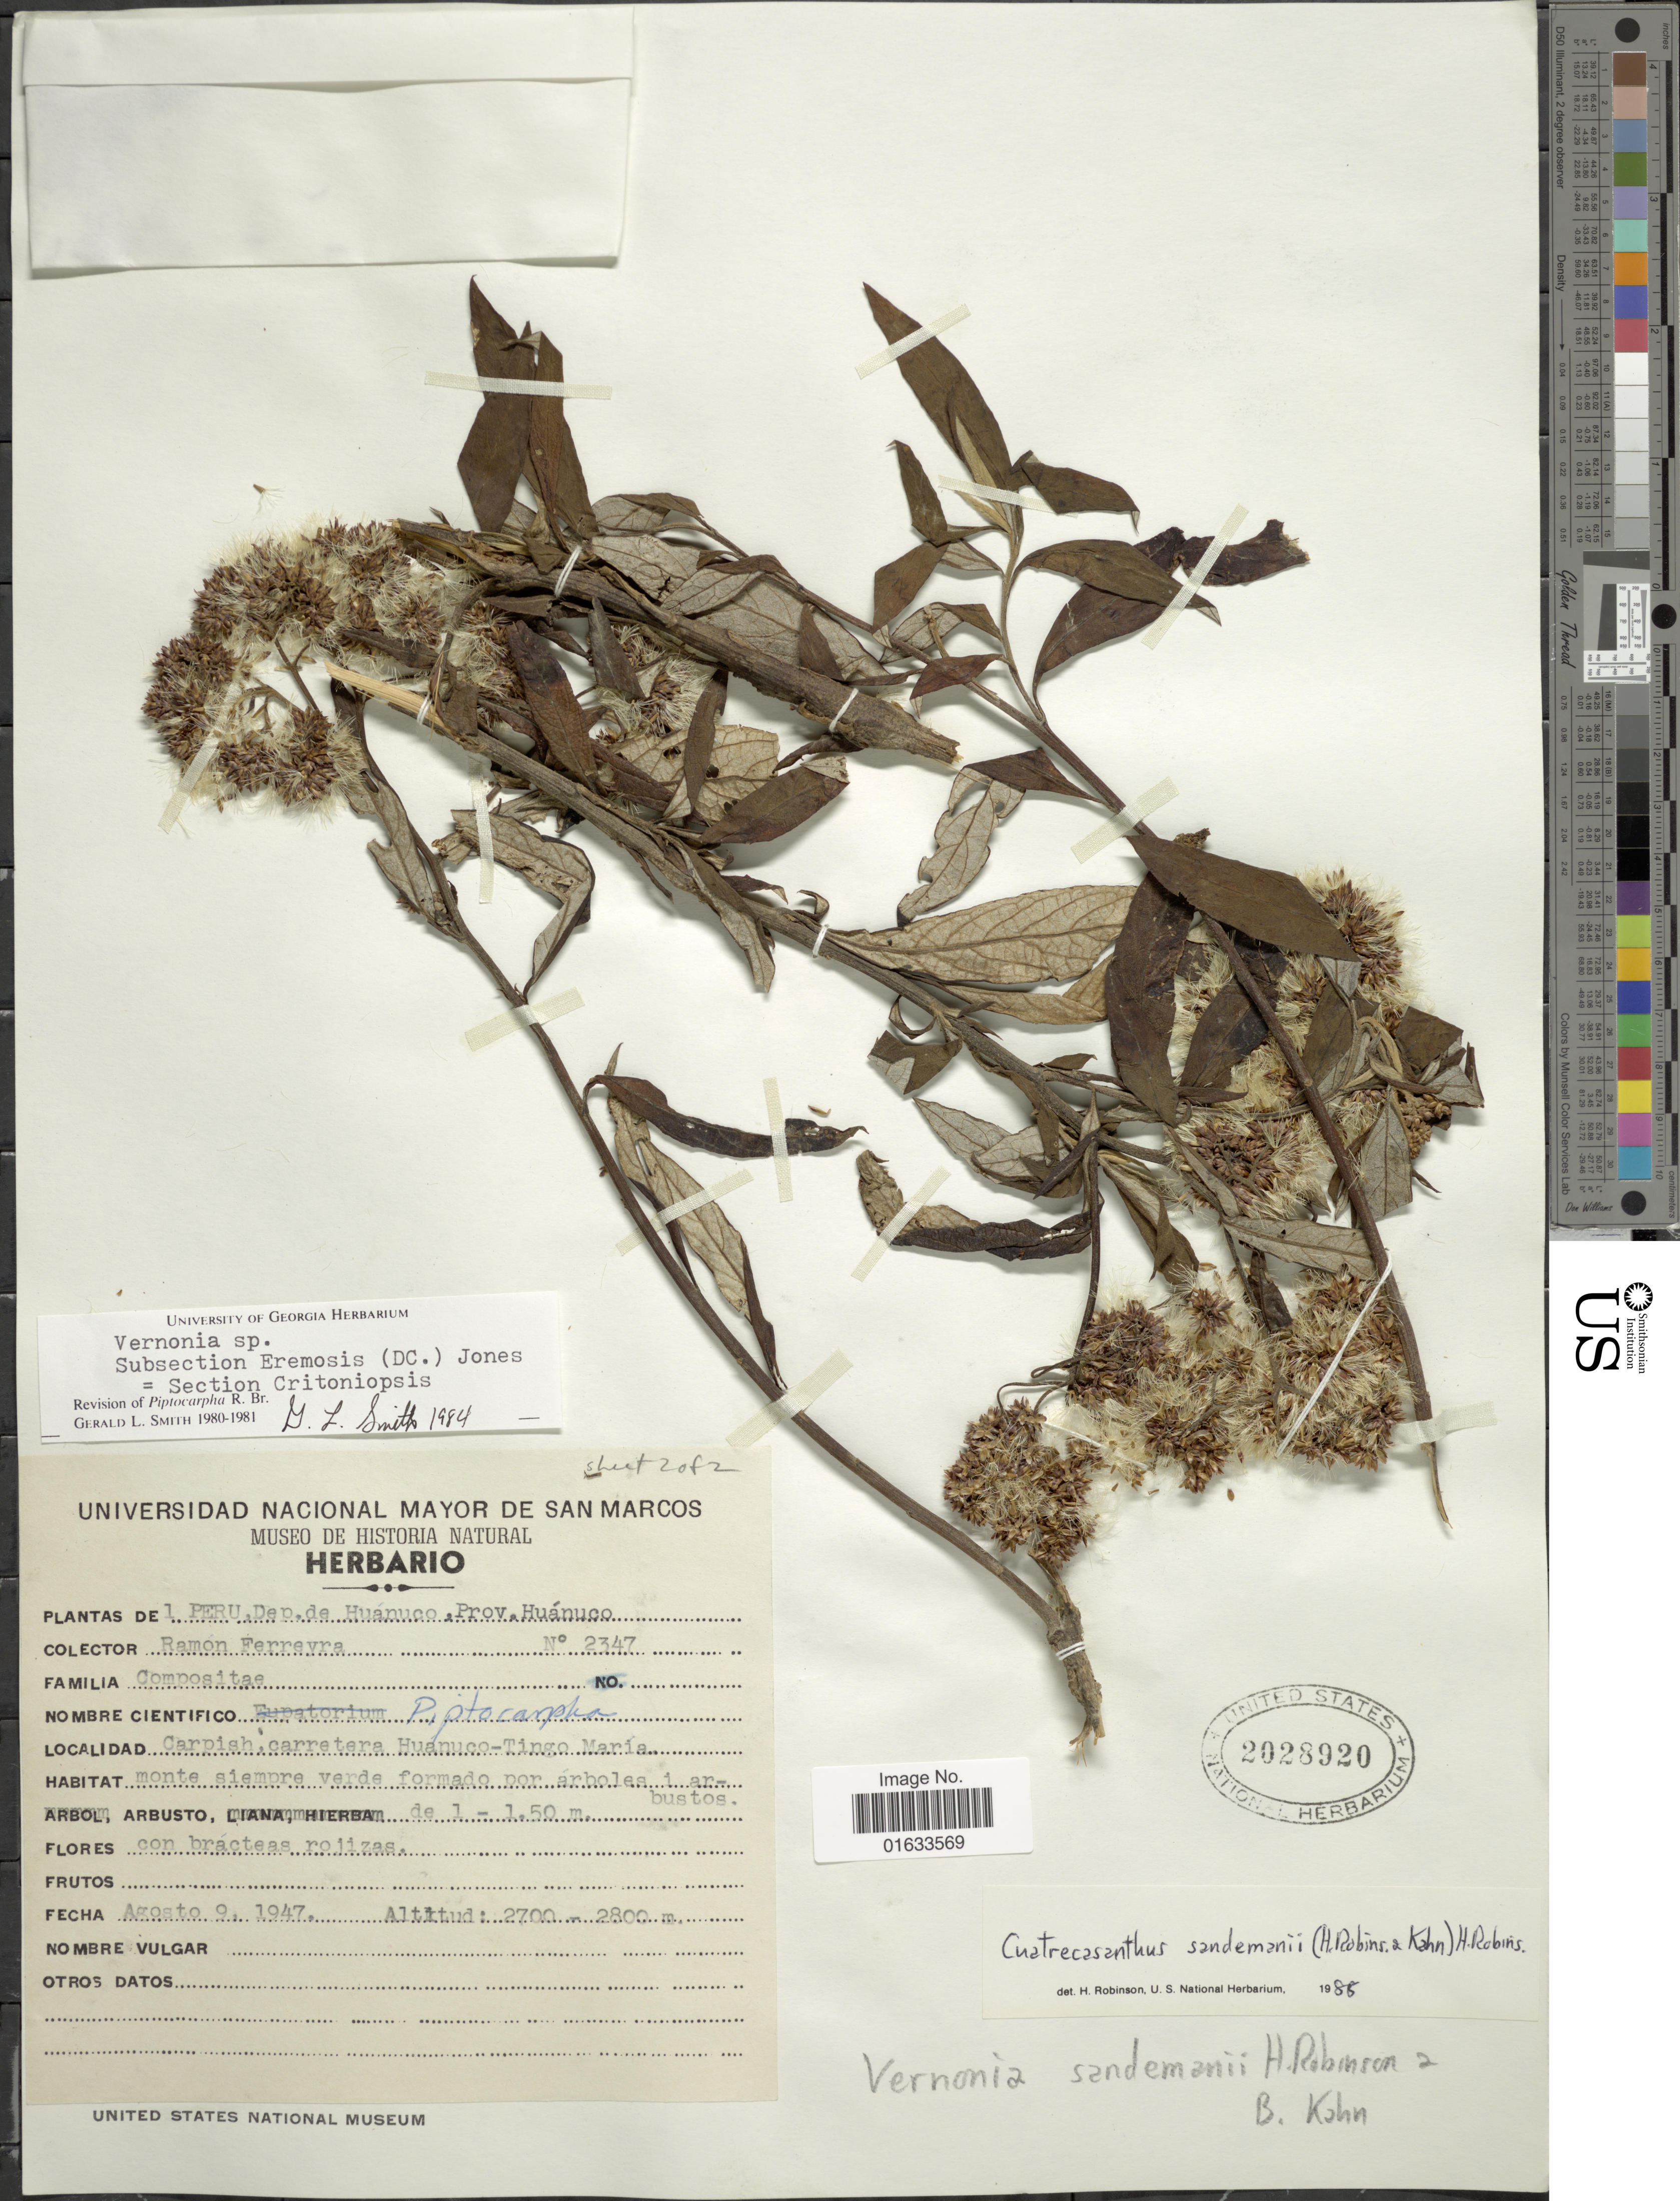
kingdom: Plantae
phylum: Tracheophyta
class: Magnoliopsida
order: Asterales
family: Asteraceae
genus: Cuatrecasanthus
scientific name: Cuatrecasanthus sandemanii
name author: (H. Rob. & B. Kahn) H. Rob.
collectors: R. A. Ferreyra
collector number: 2347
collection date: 1947-08-09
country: Peru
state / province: Huánuco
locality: Dep. de Huanuco. Prov. Huánuco. Carpish, carretera Huanuco-Tingo Maria.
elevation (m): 2700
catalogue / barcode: US 2028920